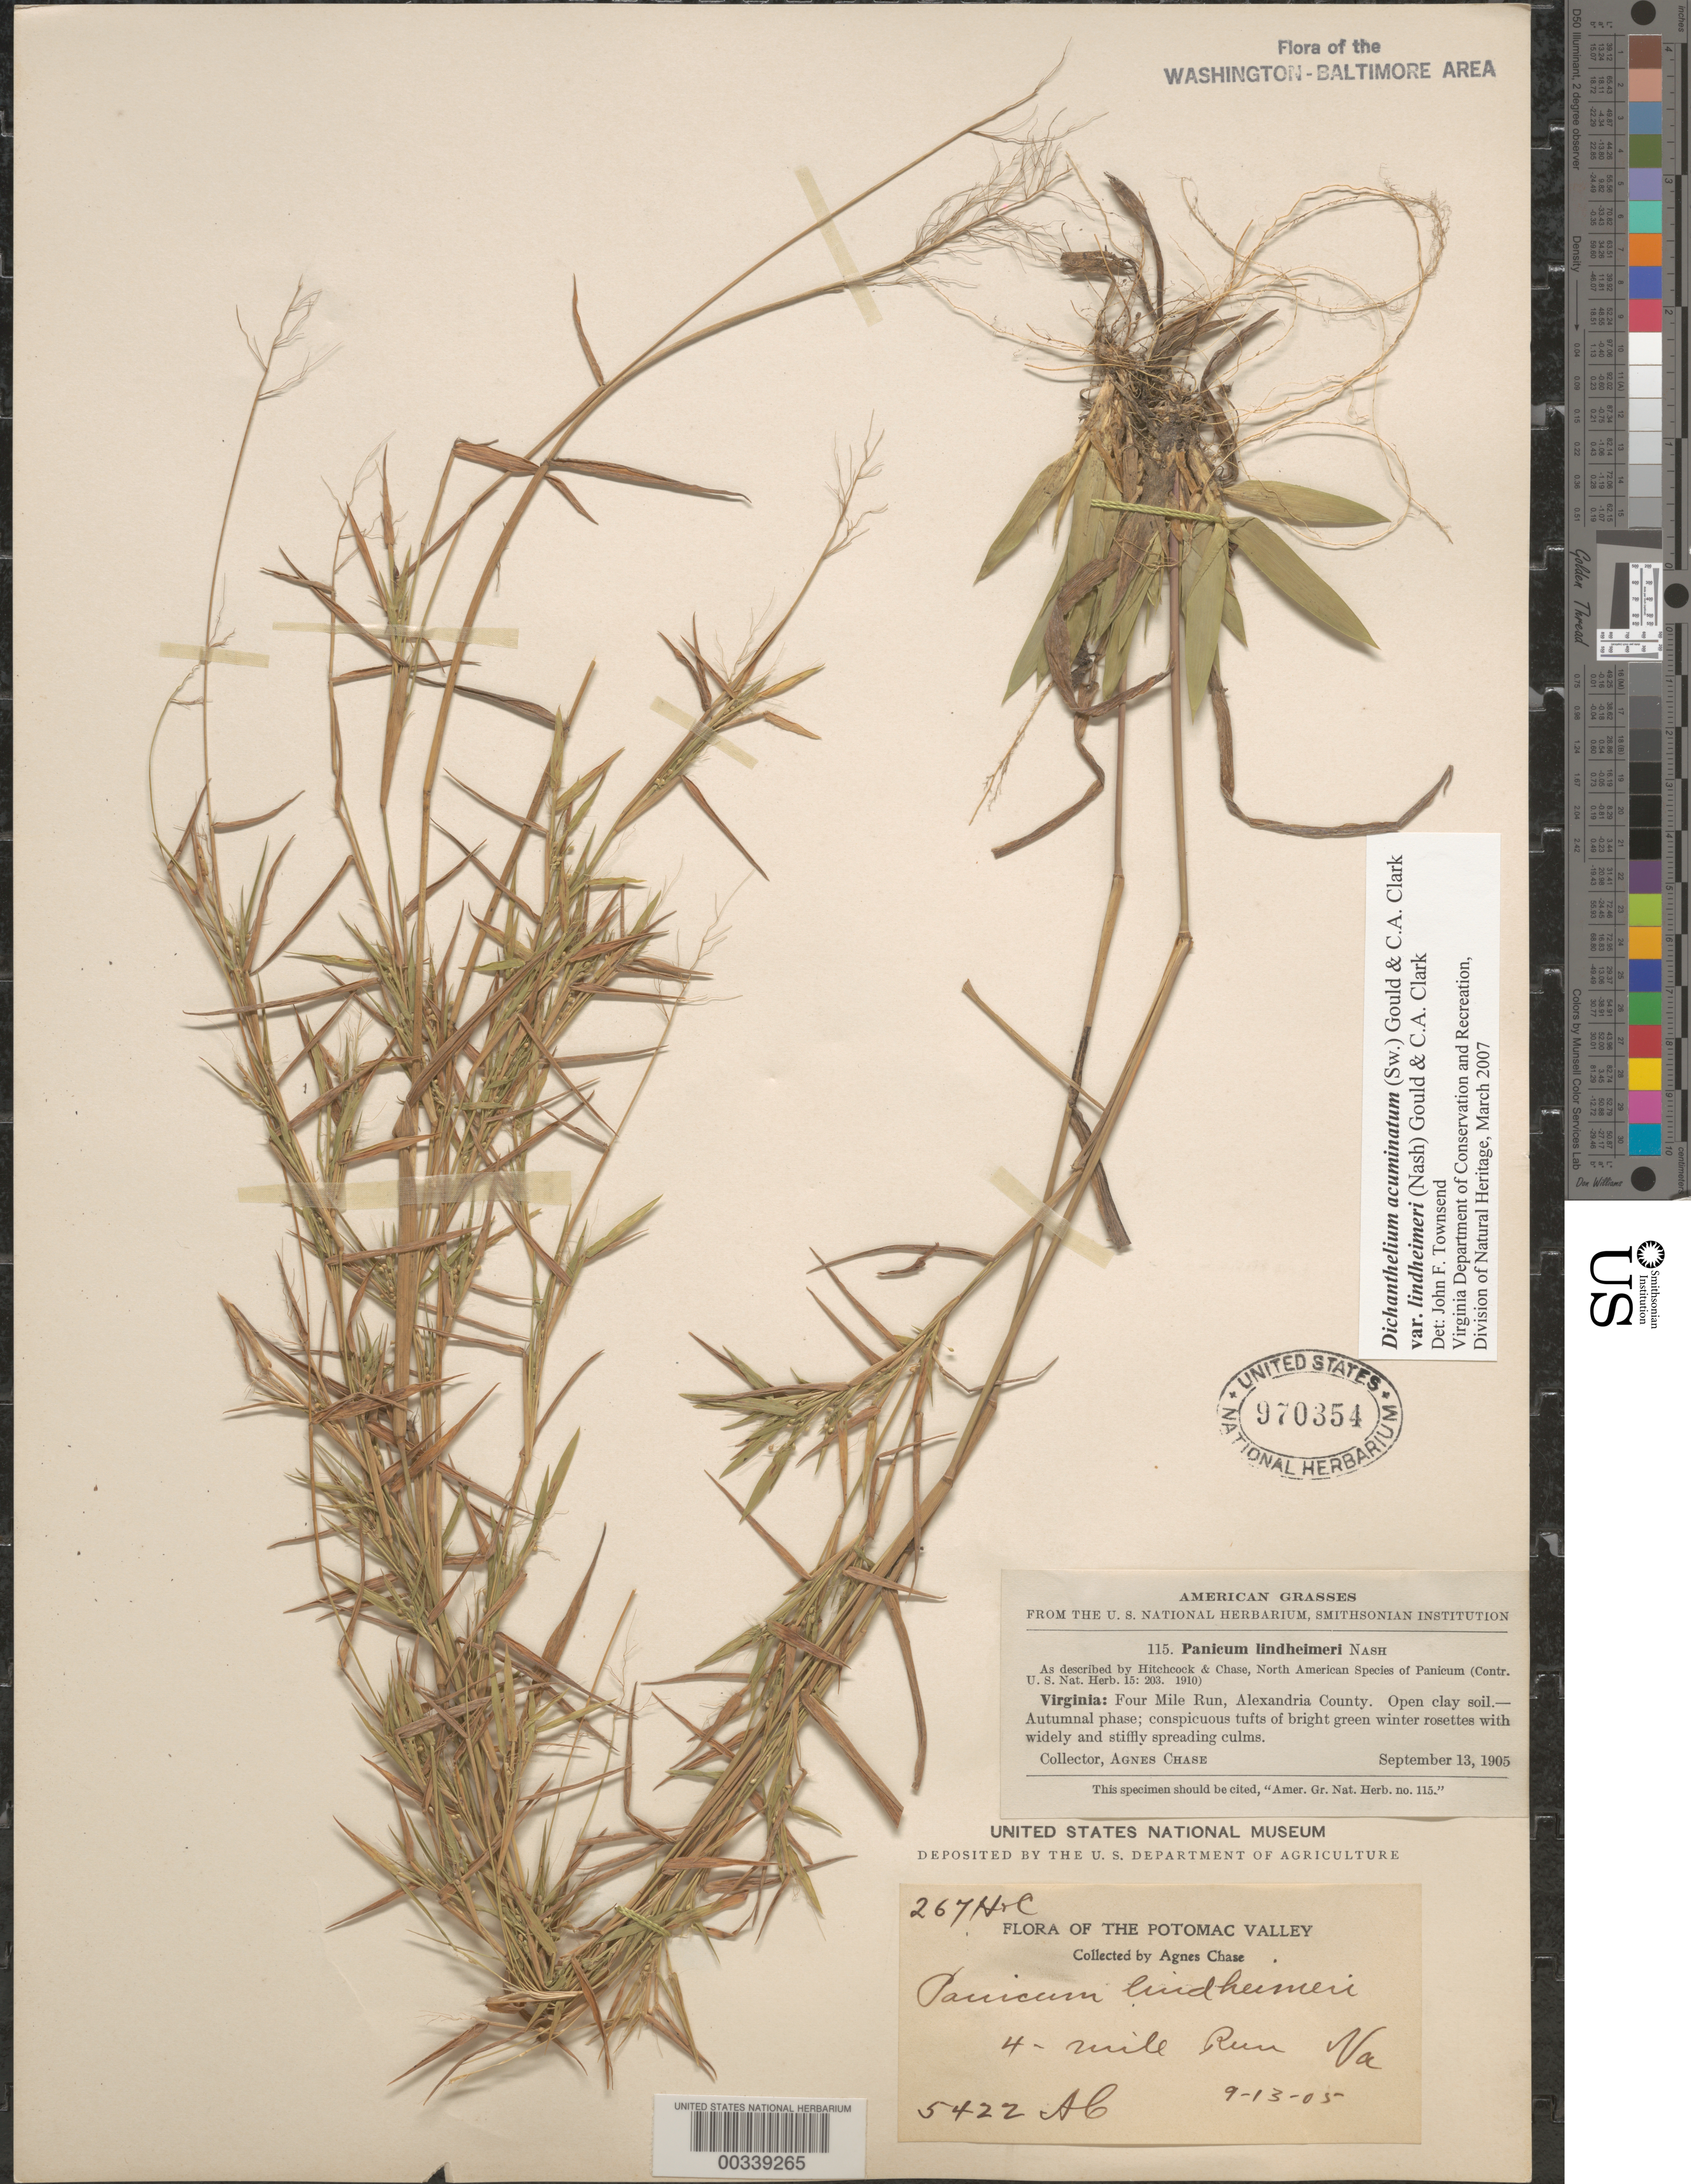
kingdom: Plantae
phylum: Tracheophyta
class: Liliopsida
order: Poales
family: Poaceae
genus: Dichanthelium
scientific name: Dichanthelium acuminatum var. lindheimeri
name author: (Nash) Gould & C.A. Clark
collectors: A. Chase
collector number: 367HC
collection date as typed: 13 Sep 1905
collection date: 1905-09-13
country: United States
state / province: Virginia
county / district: Arlington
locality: Four Mile Run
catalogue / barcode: US 970354